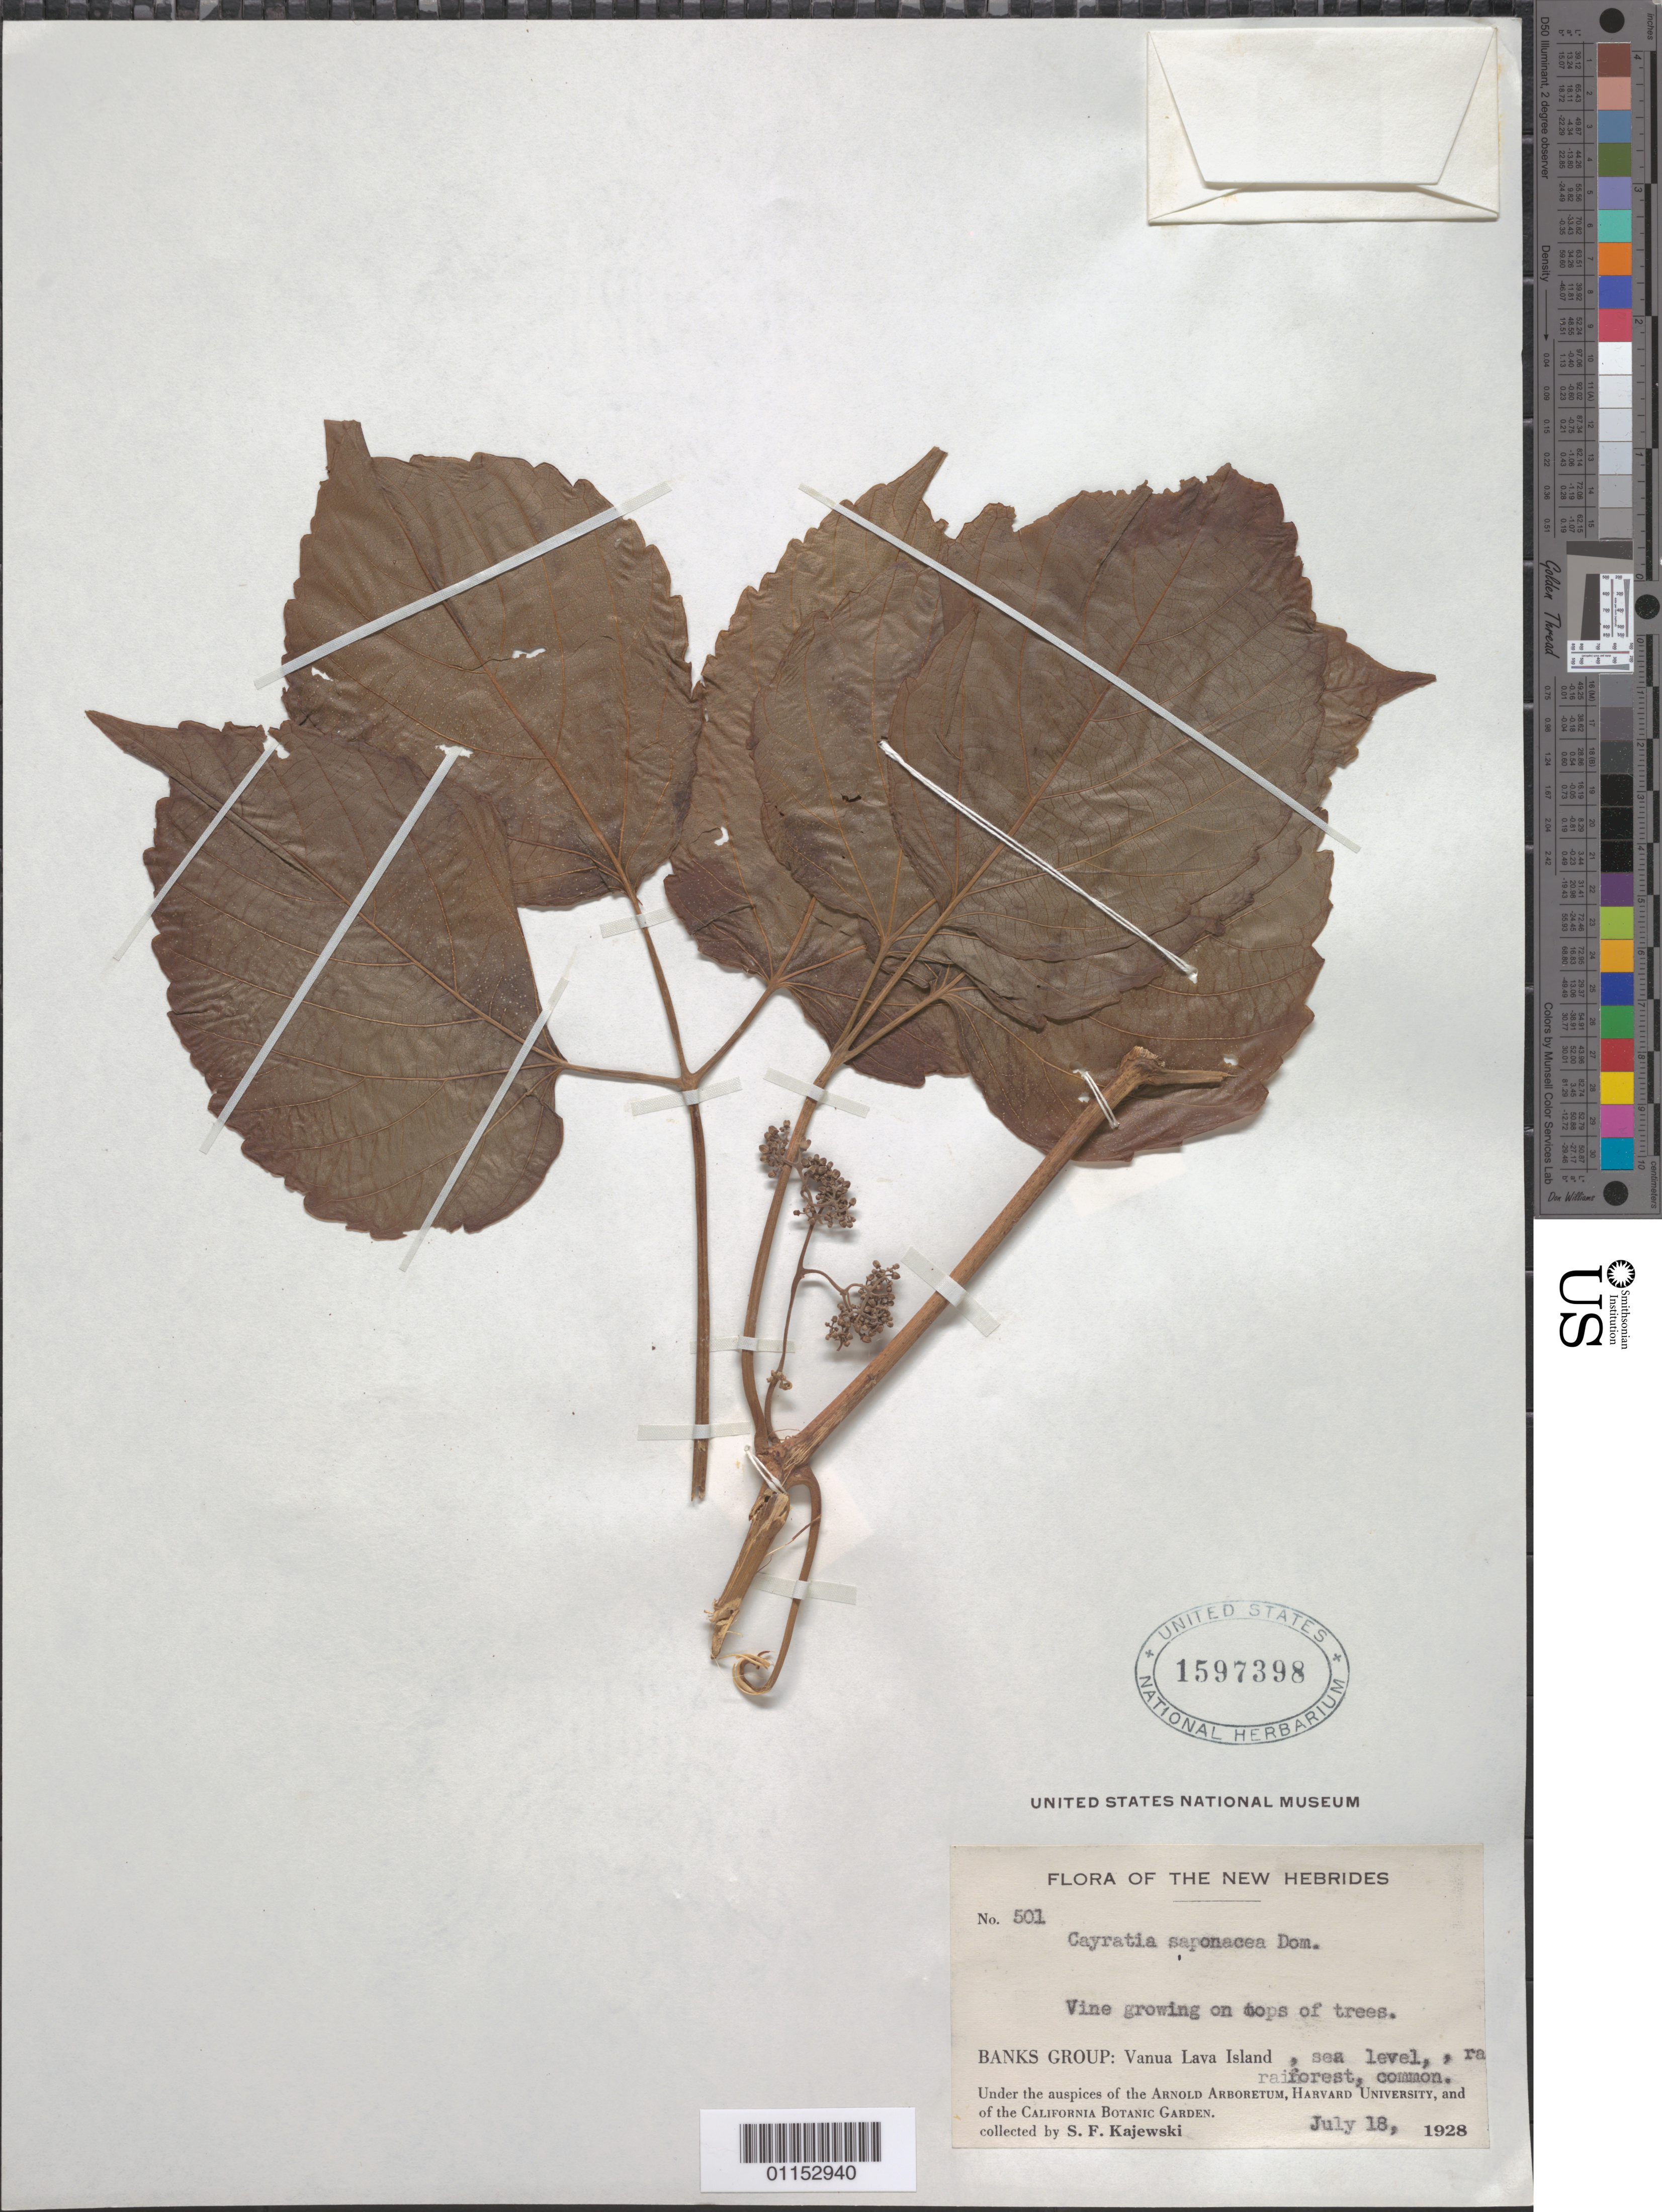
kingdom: Plantae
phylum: Tracheophyta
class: Magnoliopsida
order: Vitales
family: Vitaceae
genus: Cayratia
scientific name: Cayratia sp.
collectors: S. Kajewski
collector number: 501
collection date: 1928-07-18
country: Vanuatu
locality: Banks Group: Vanua Lava Island.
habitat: Vine growing on tops of trees. Rainforest, common.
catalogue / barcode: US 1597398